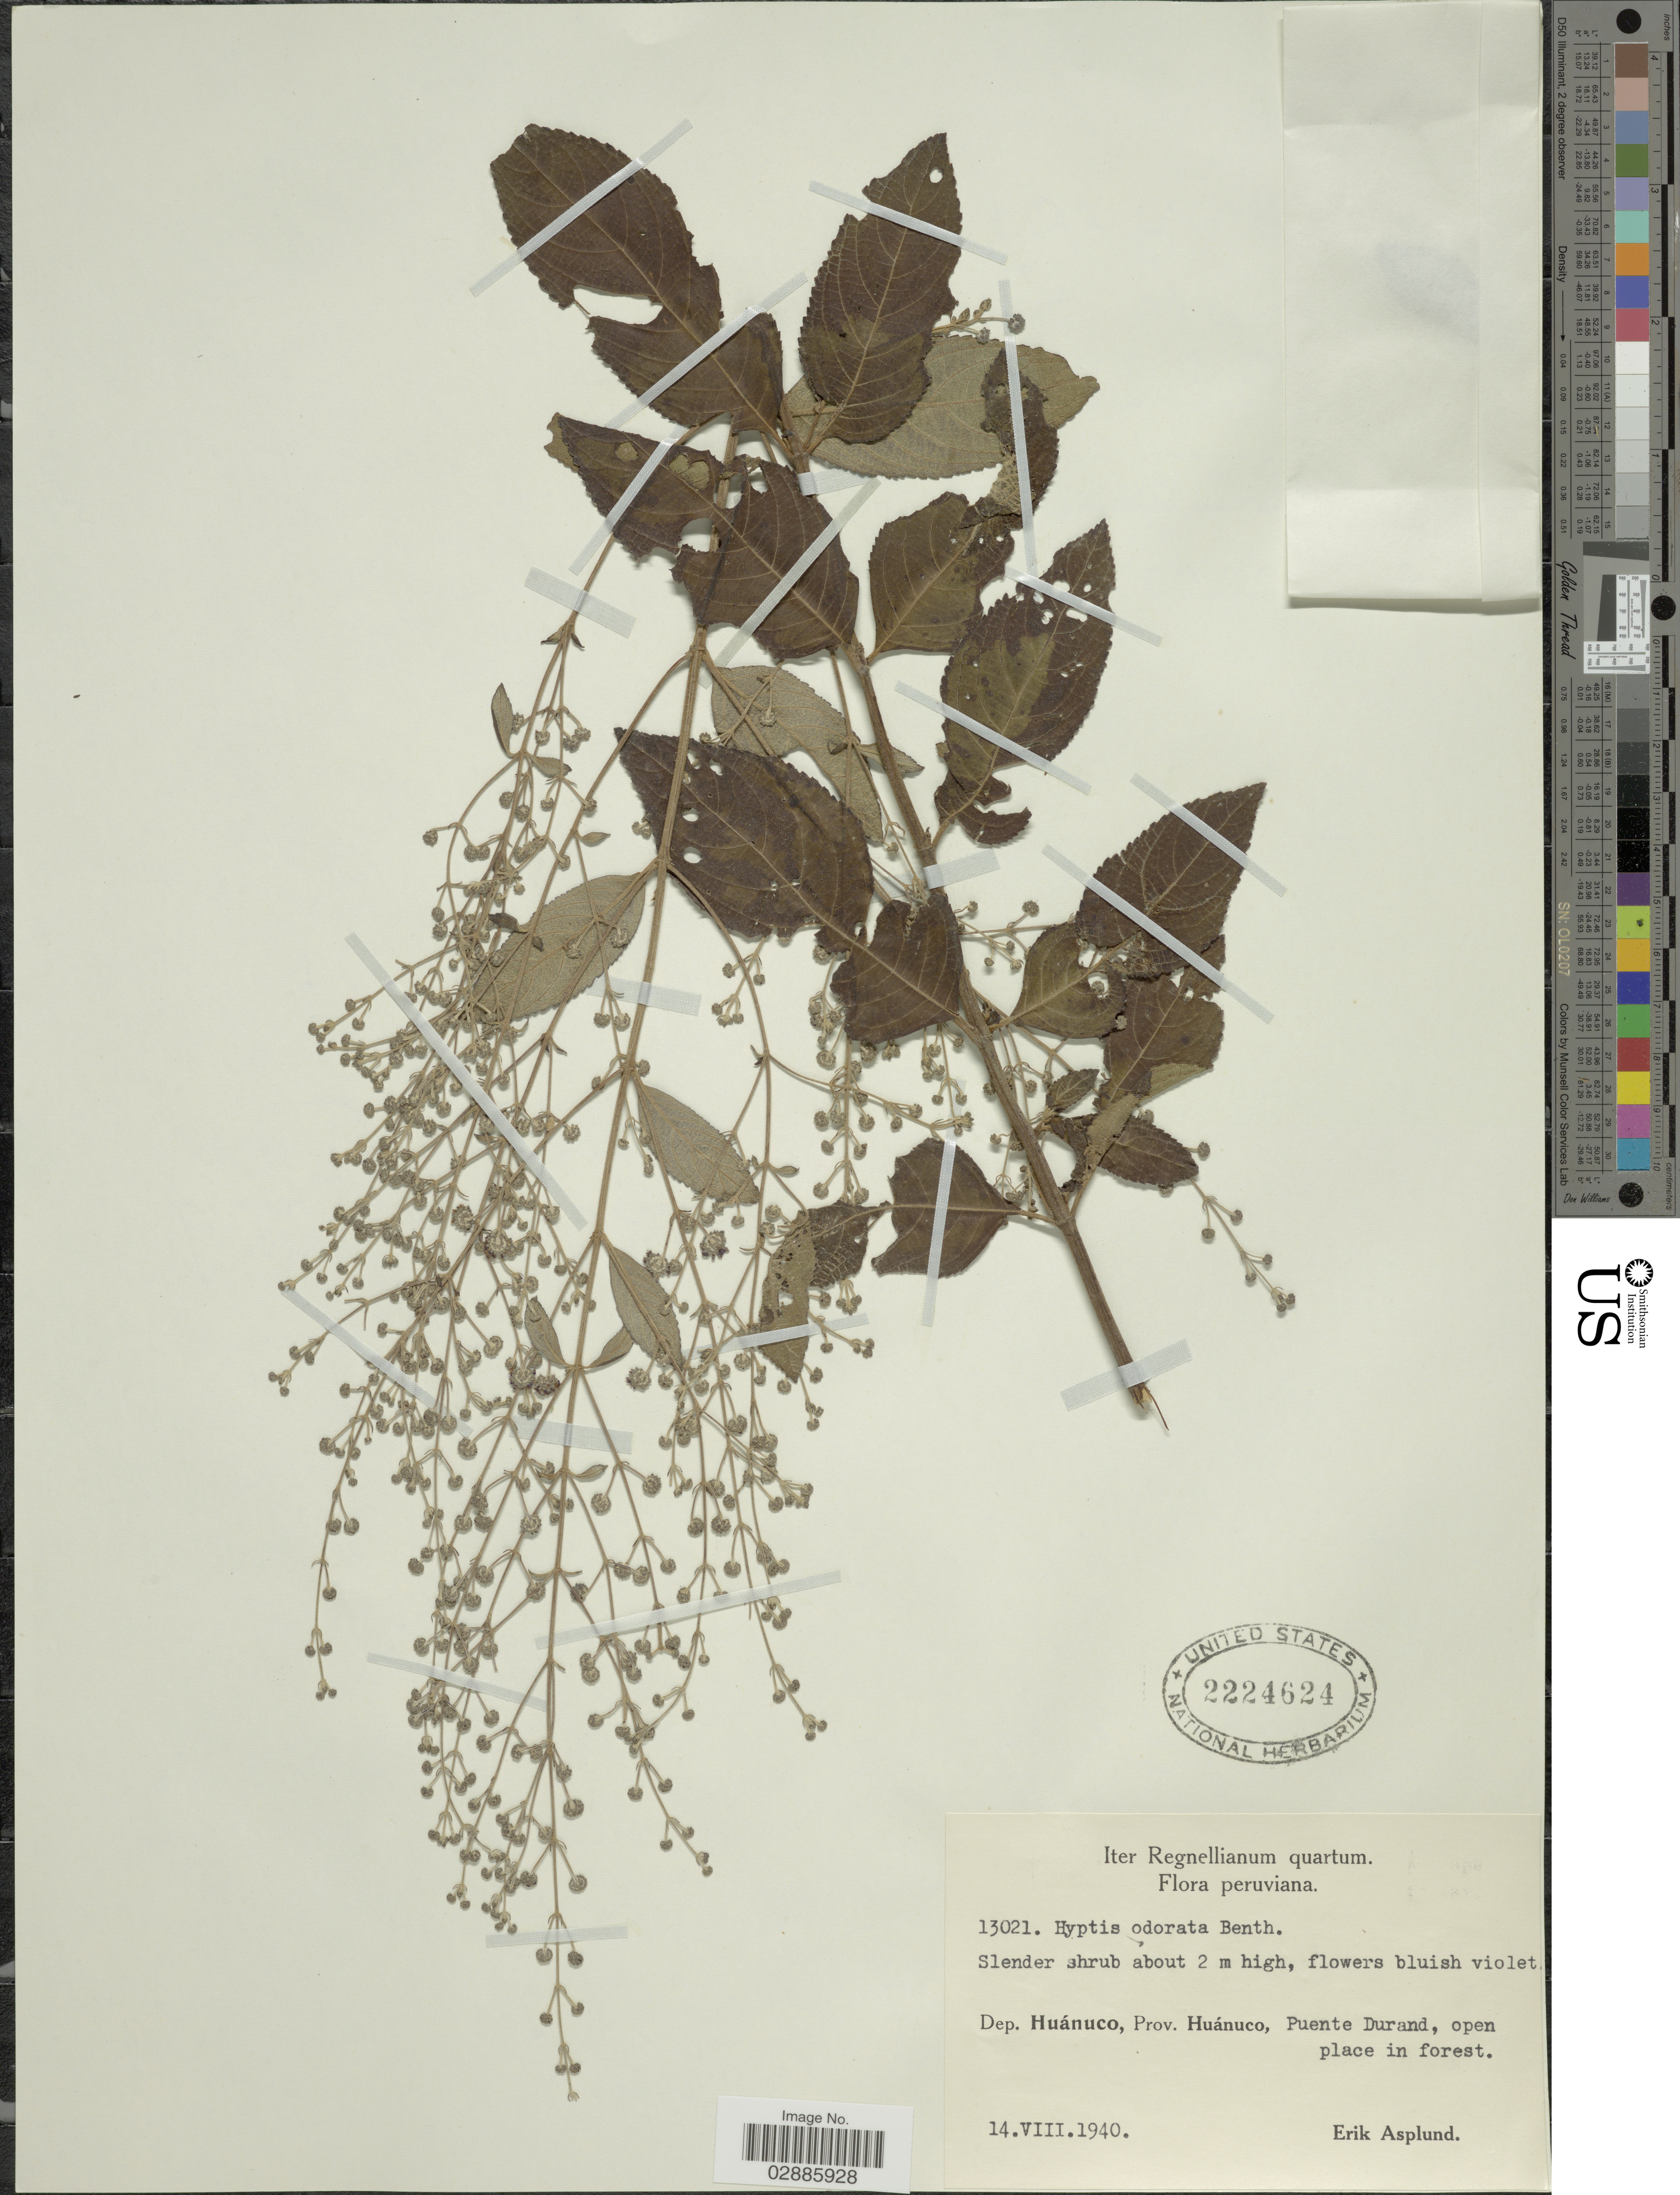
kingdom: Plantae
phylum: Tracheophyta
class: Magnoliopsida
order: Lamiales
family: Lamiaceae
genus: Hyptis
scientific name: Hyptis odorata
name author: Benth.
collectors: E. Asplund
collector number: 13021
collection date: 1940-08-14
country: Peru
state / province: Huánuco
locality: Dep. Huánuco, Prov. Huánuco, Puente Durand.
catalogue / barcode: US 2224624